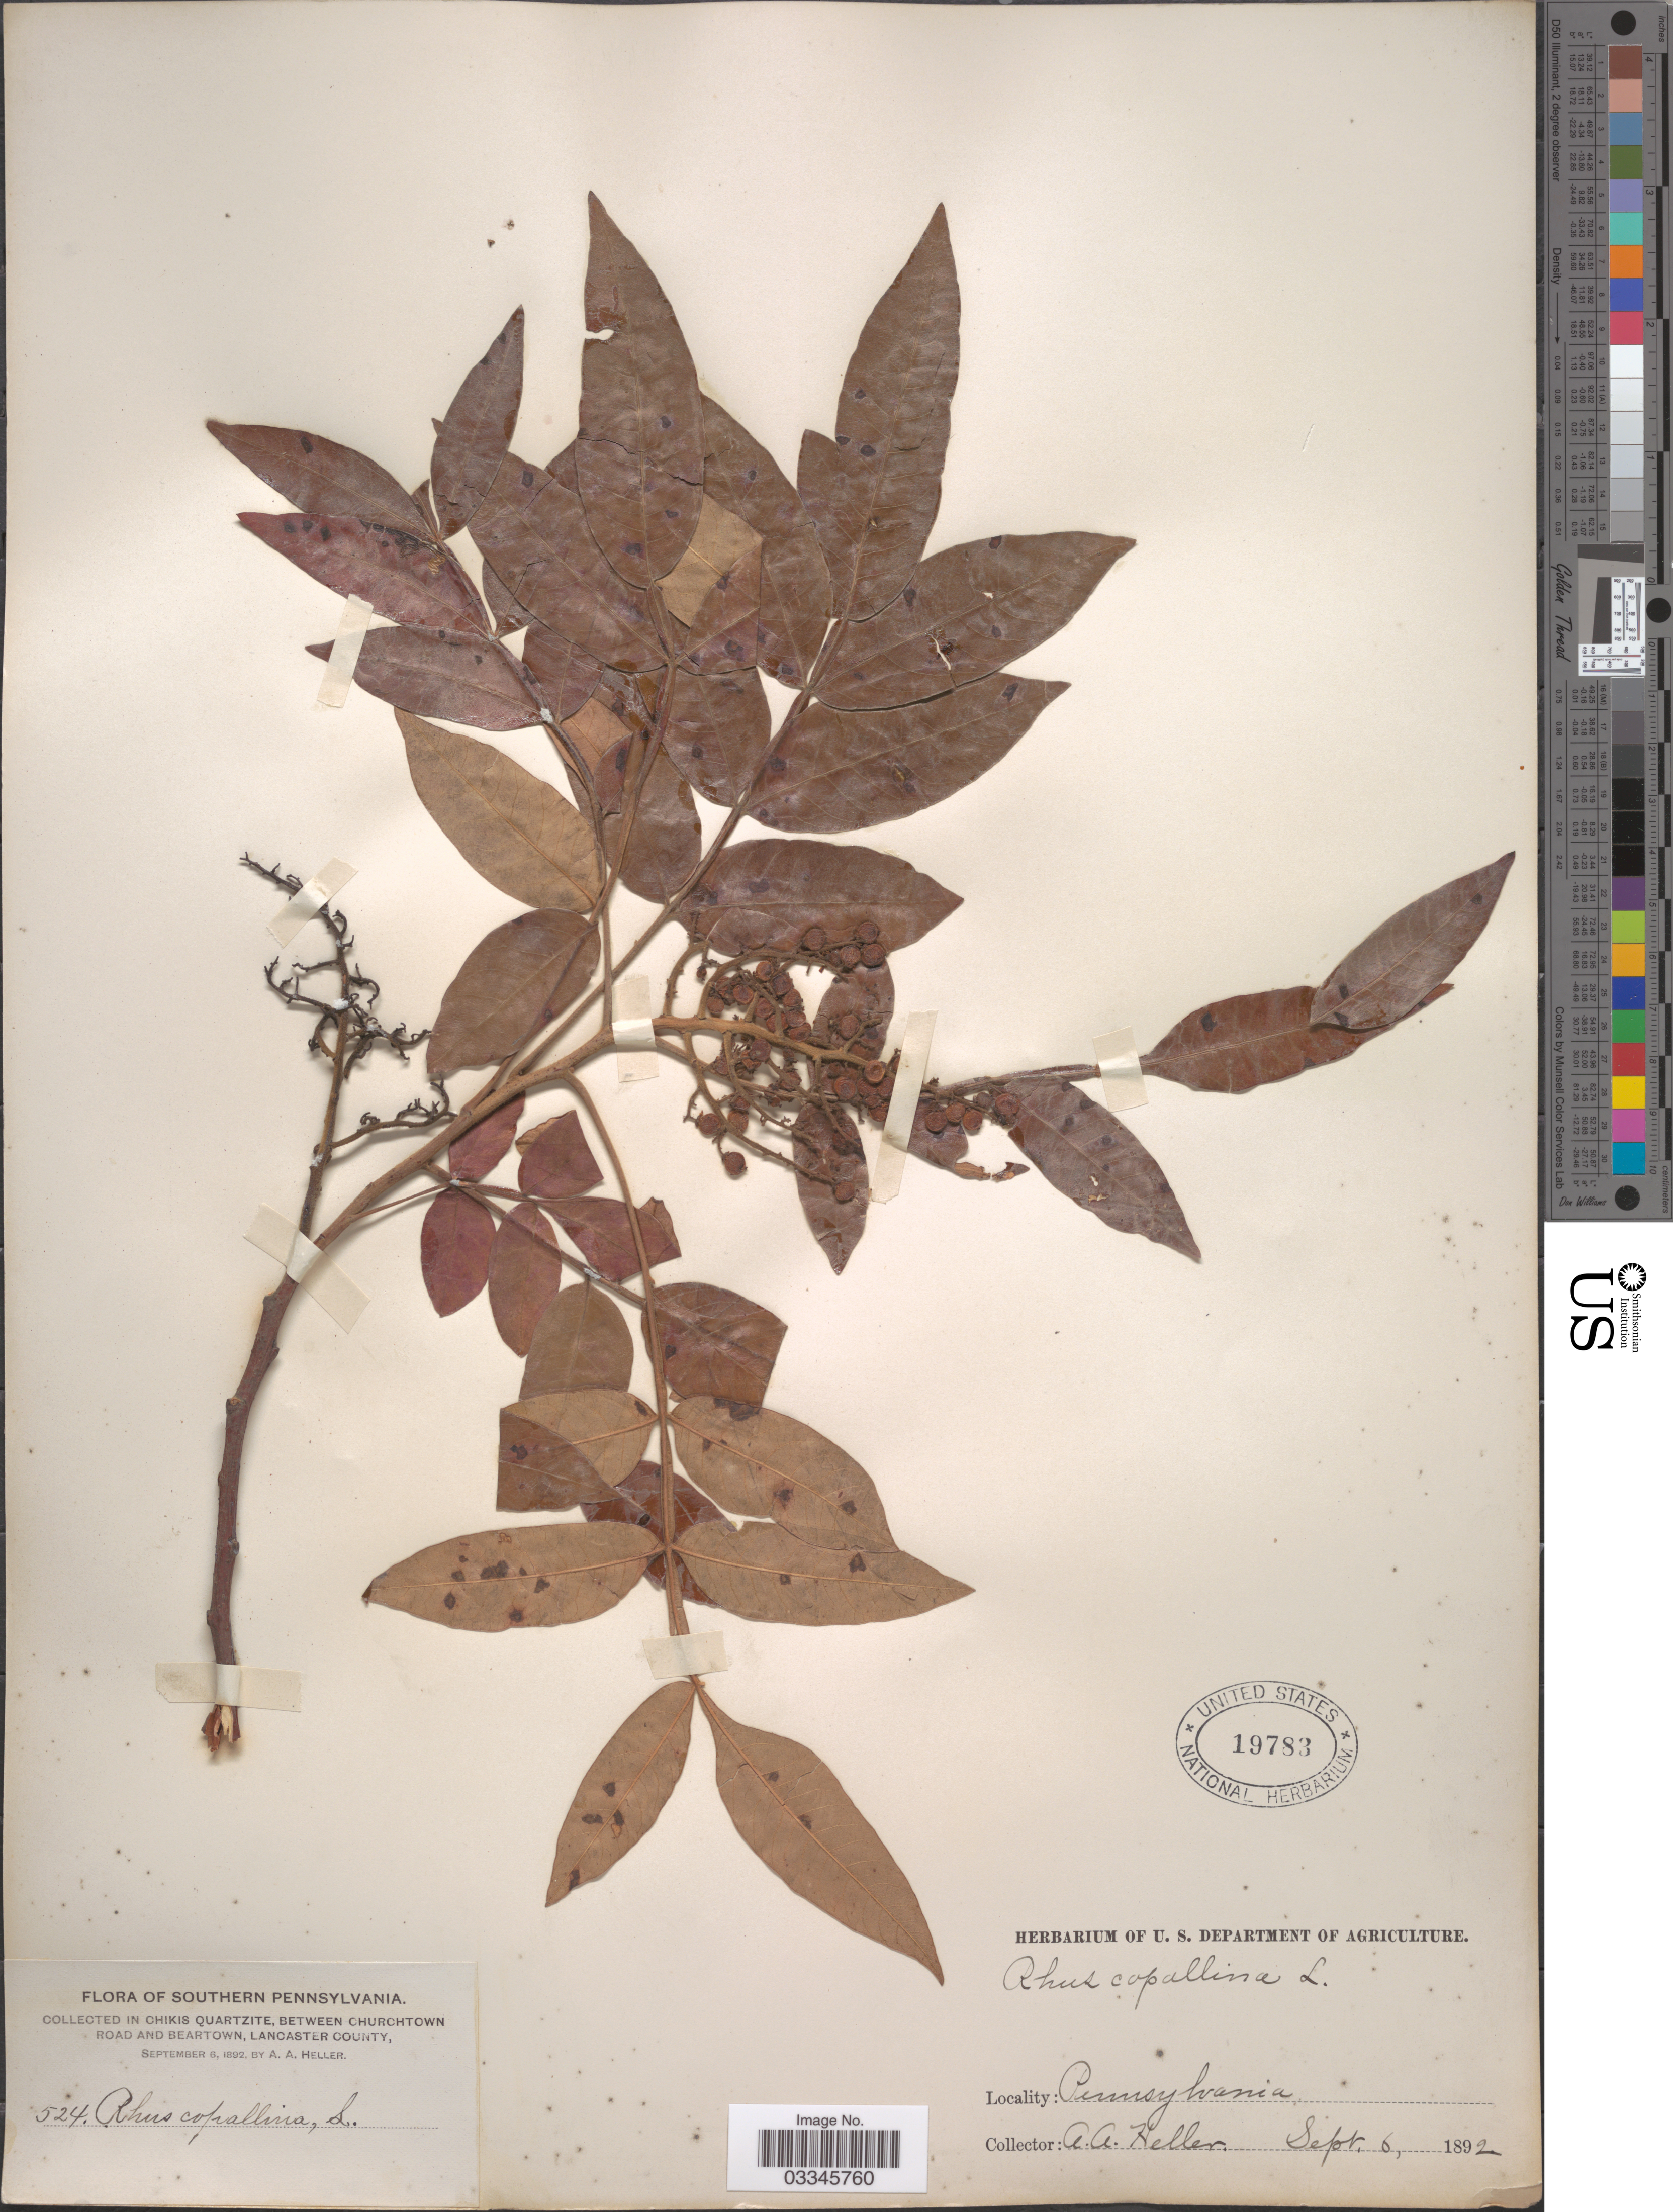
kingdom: Plantae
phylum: Tracheophyta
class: Magnoliopsida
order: Sapindales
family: Anacardiaceae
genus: Rhus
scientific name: Rhus copallinum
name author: L.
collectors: A. A. Heller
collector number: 524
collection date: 1892-09-06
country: United States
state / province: Pennsylvania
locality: Southern Pennsylvania. In Chikis Quartzite, between Churchtown road and Beartown, Lancaster County.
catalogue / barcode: US 19783